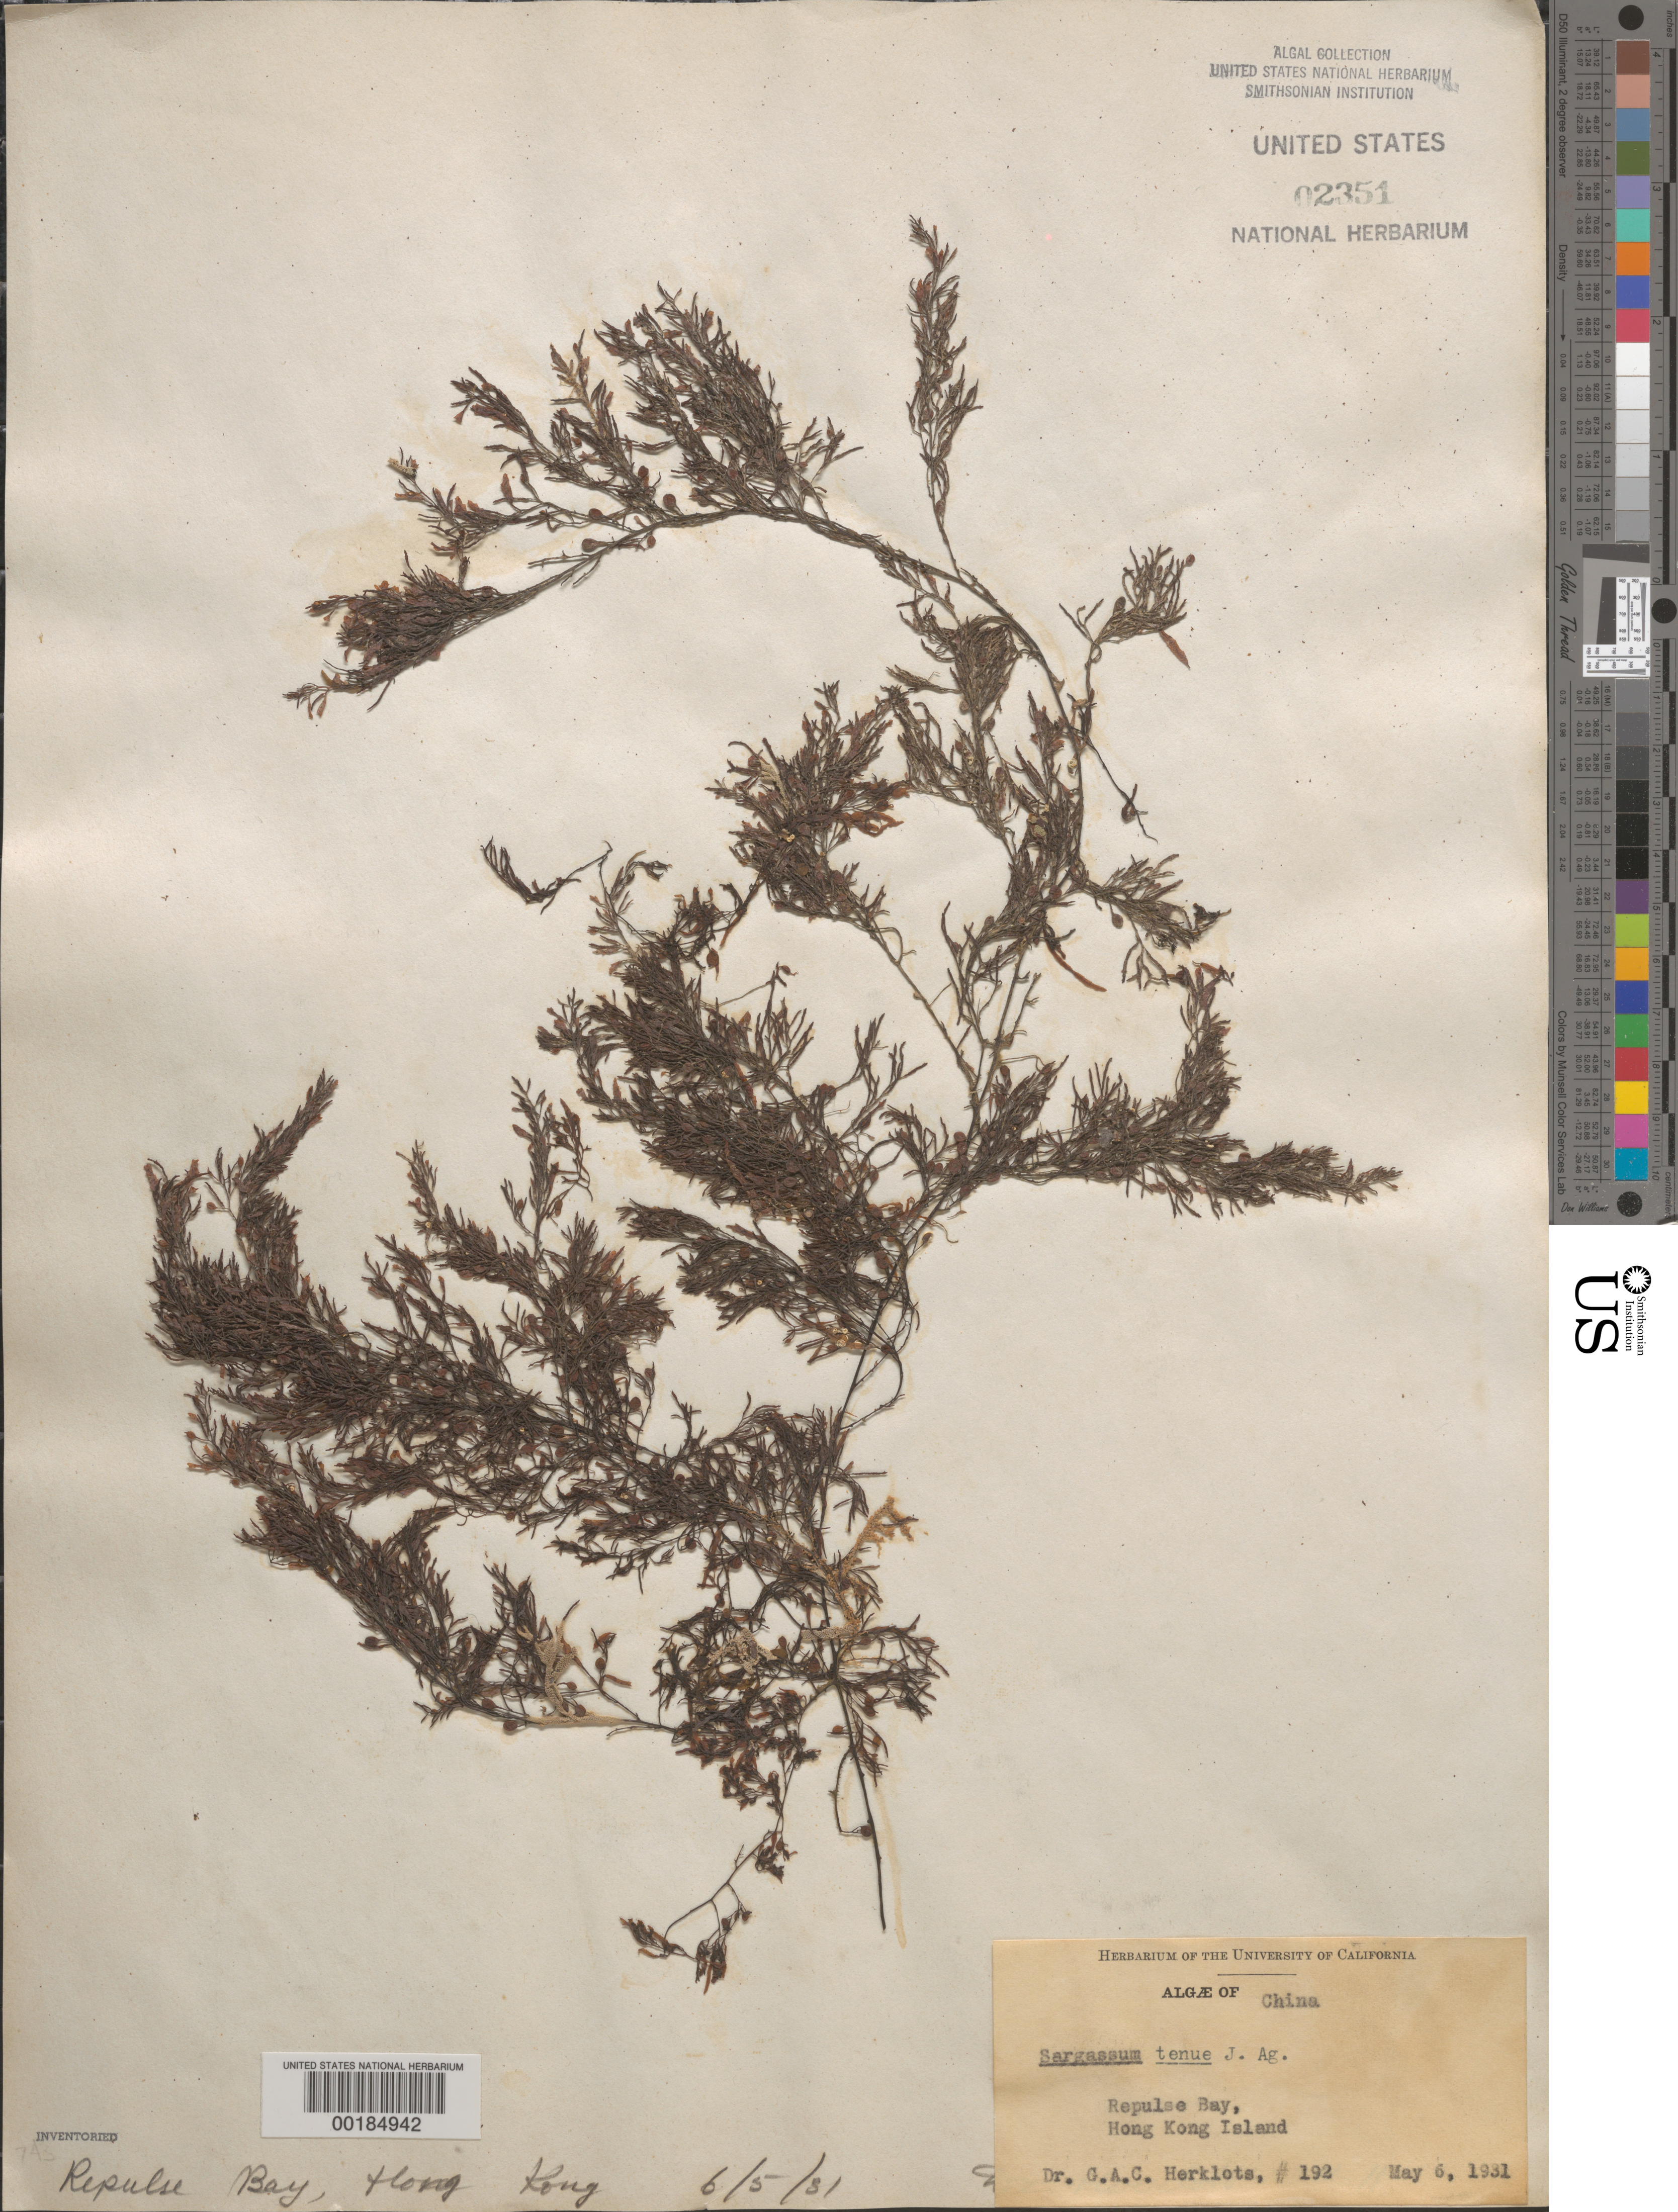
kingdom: Chromista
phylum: Ochrophyta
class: Phaeophyceae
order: Fucales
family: Sargassaceae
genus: Sargassum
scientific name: Sargassum steinitzii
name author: Lipkin & P.C. Silva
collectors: G. Herklots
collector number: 192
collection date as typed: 06 May 1931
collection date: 1931-05-06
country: China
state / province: Hong Kong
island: Hong Kong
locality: Repulse Bay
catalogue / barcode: US 2351